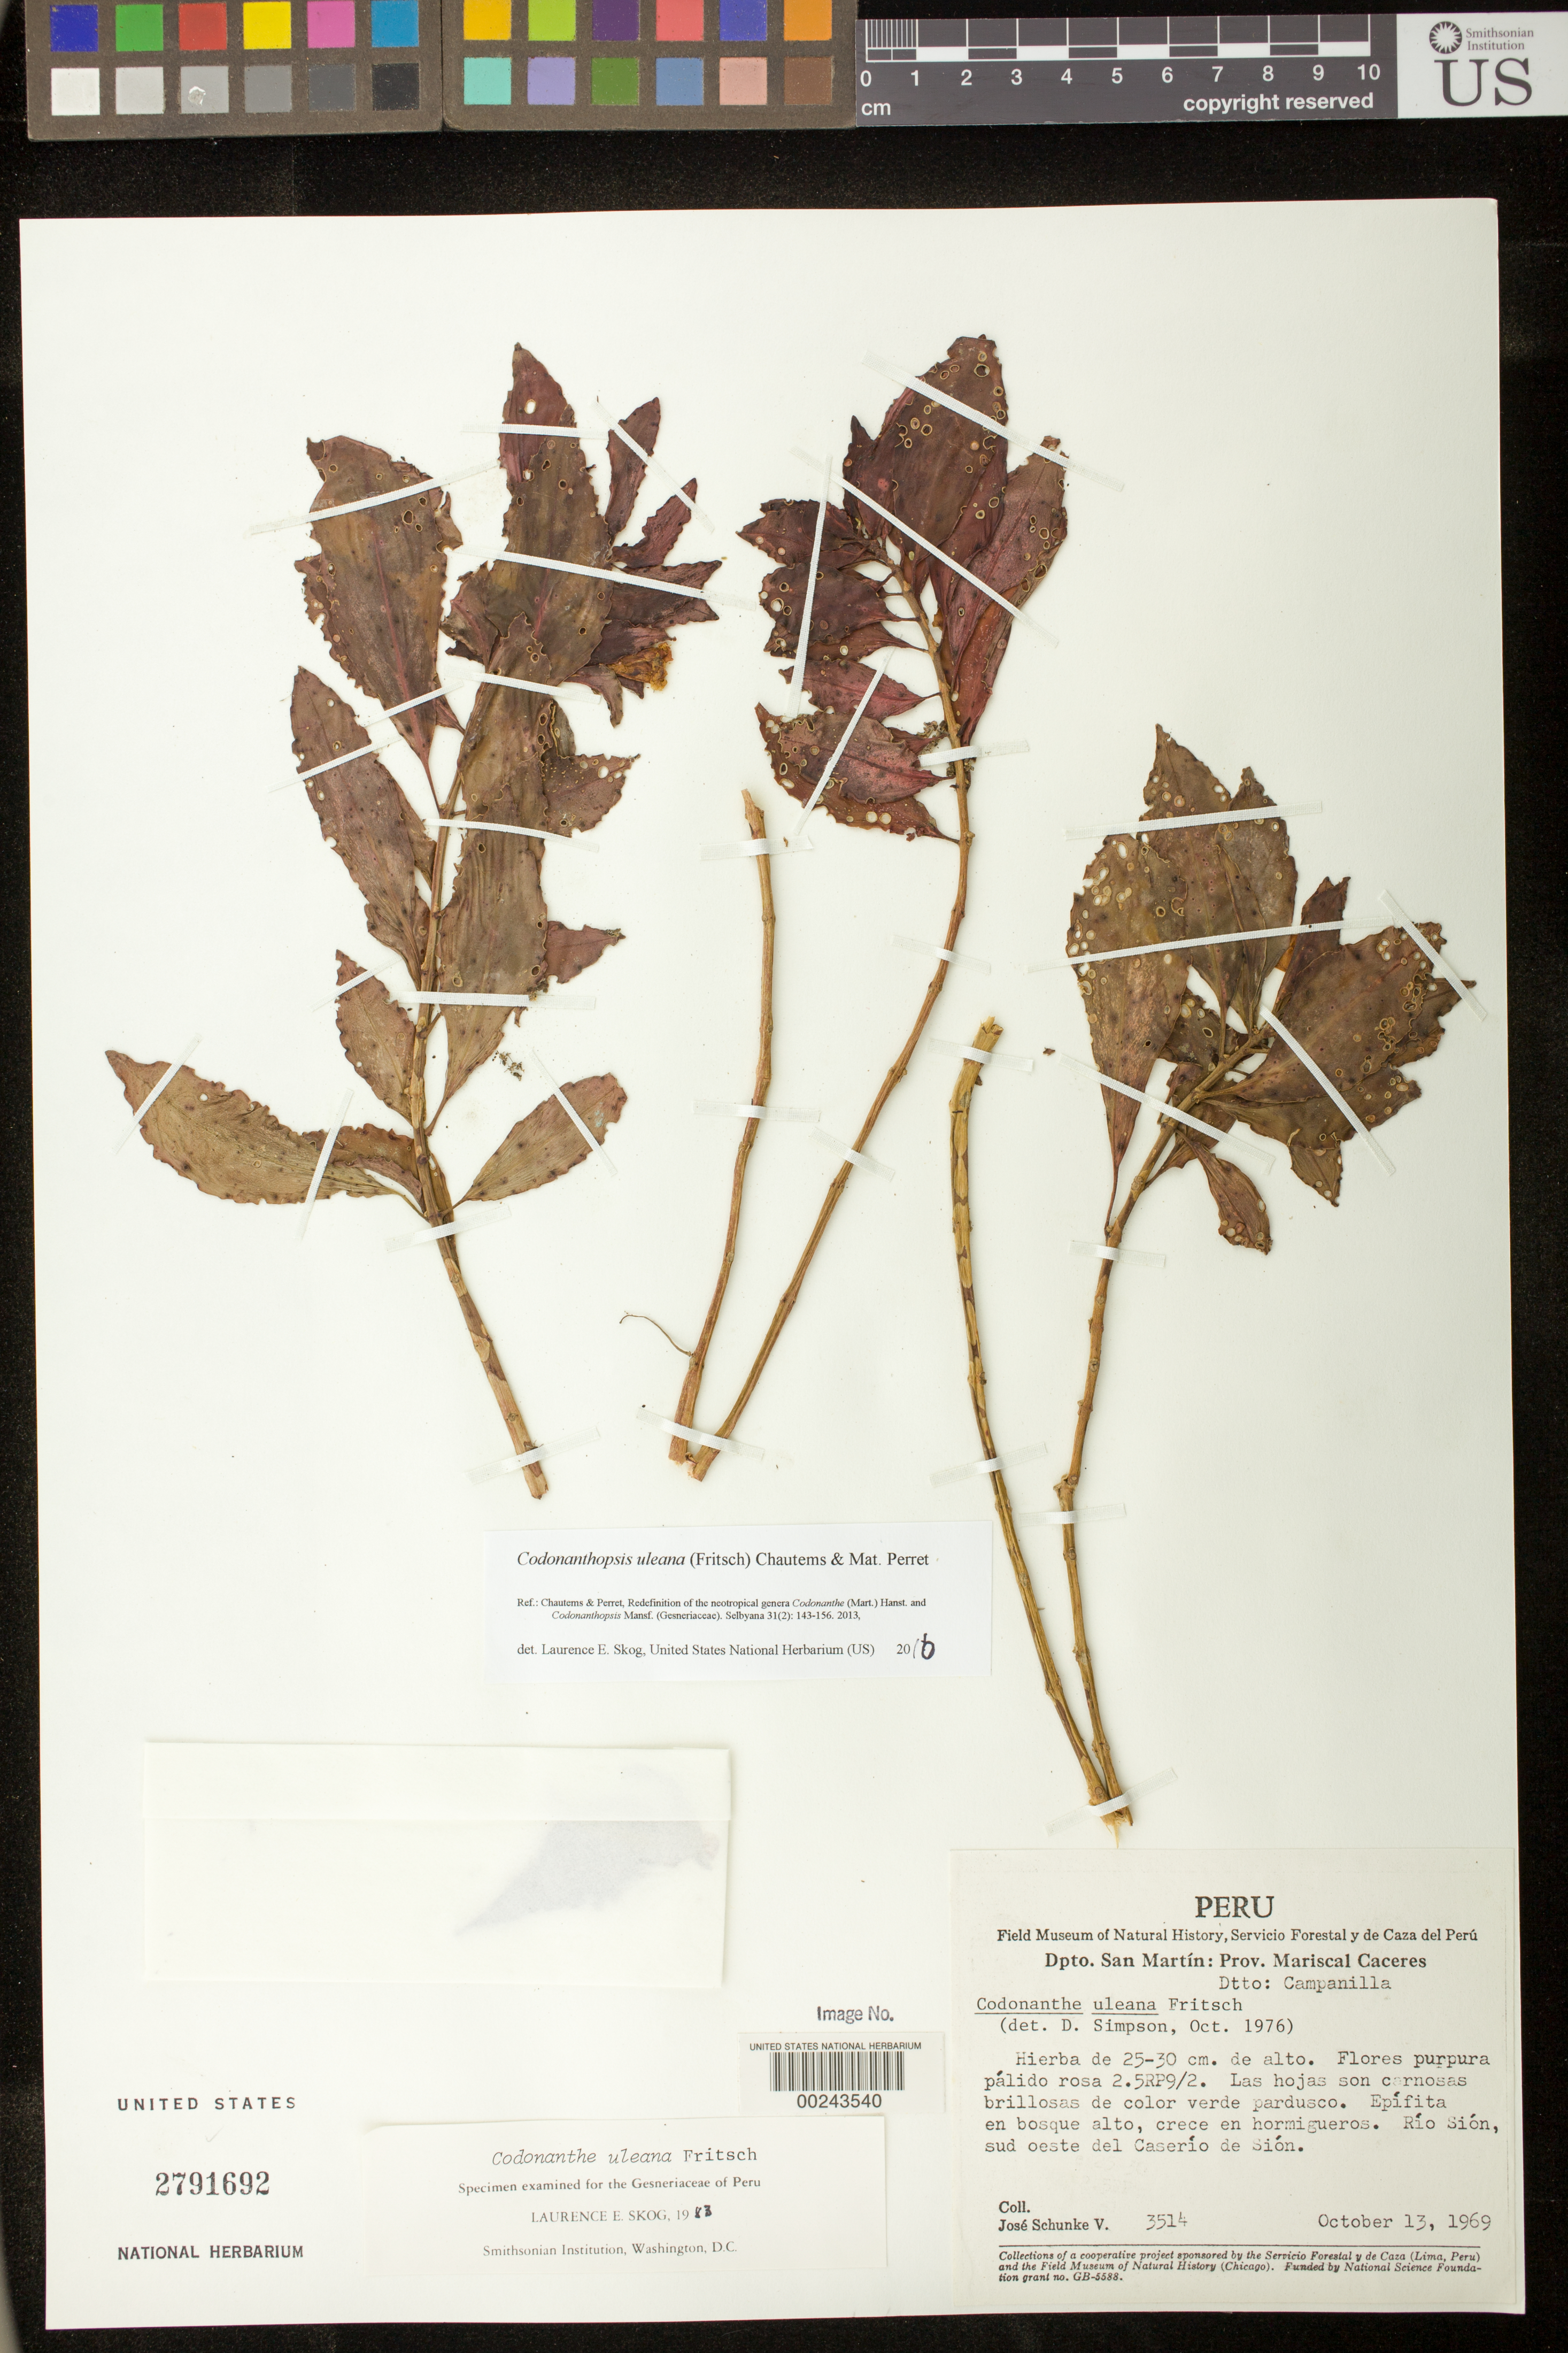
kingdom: Plantae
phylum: Tracheophyta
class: Magnoliopsida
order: Lamiales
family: Gesneriaceae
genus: Codonanthopsis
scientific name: Codonanthopsis uleana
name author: (Fritsch) Chautems & Mat.Perret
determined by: Skog, Laurence E.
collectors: J. Schunke Vigo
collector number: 3514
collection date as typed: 13 Oct 1969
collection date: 1969-10-13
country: Peru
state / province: San Martín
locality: Prov. Mariscal Cáceres, Dtto. Campinilla, Rio Sion, SW of Caserio de Sion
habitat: Epiphyte in tall forest, ...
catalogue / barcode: US 2791692